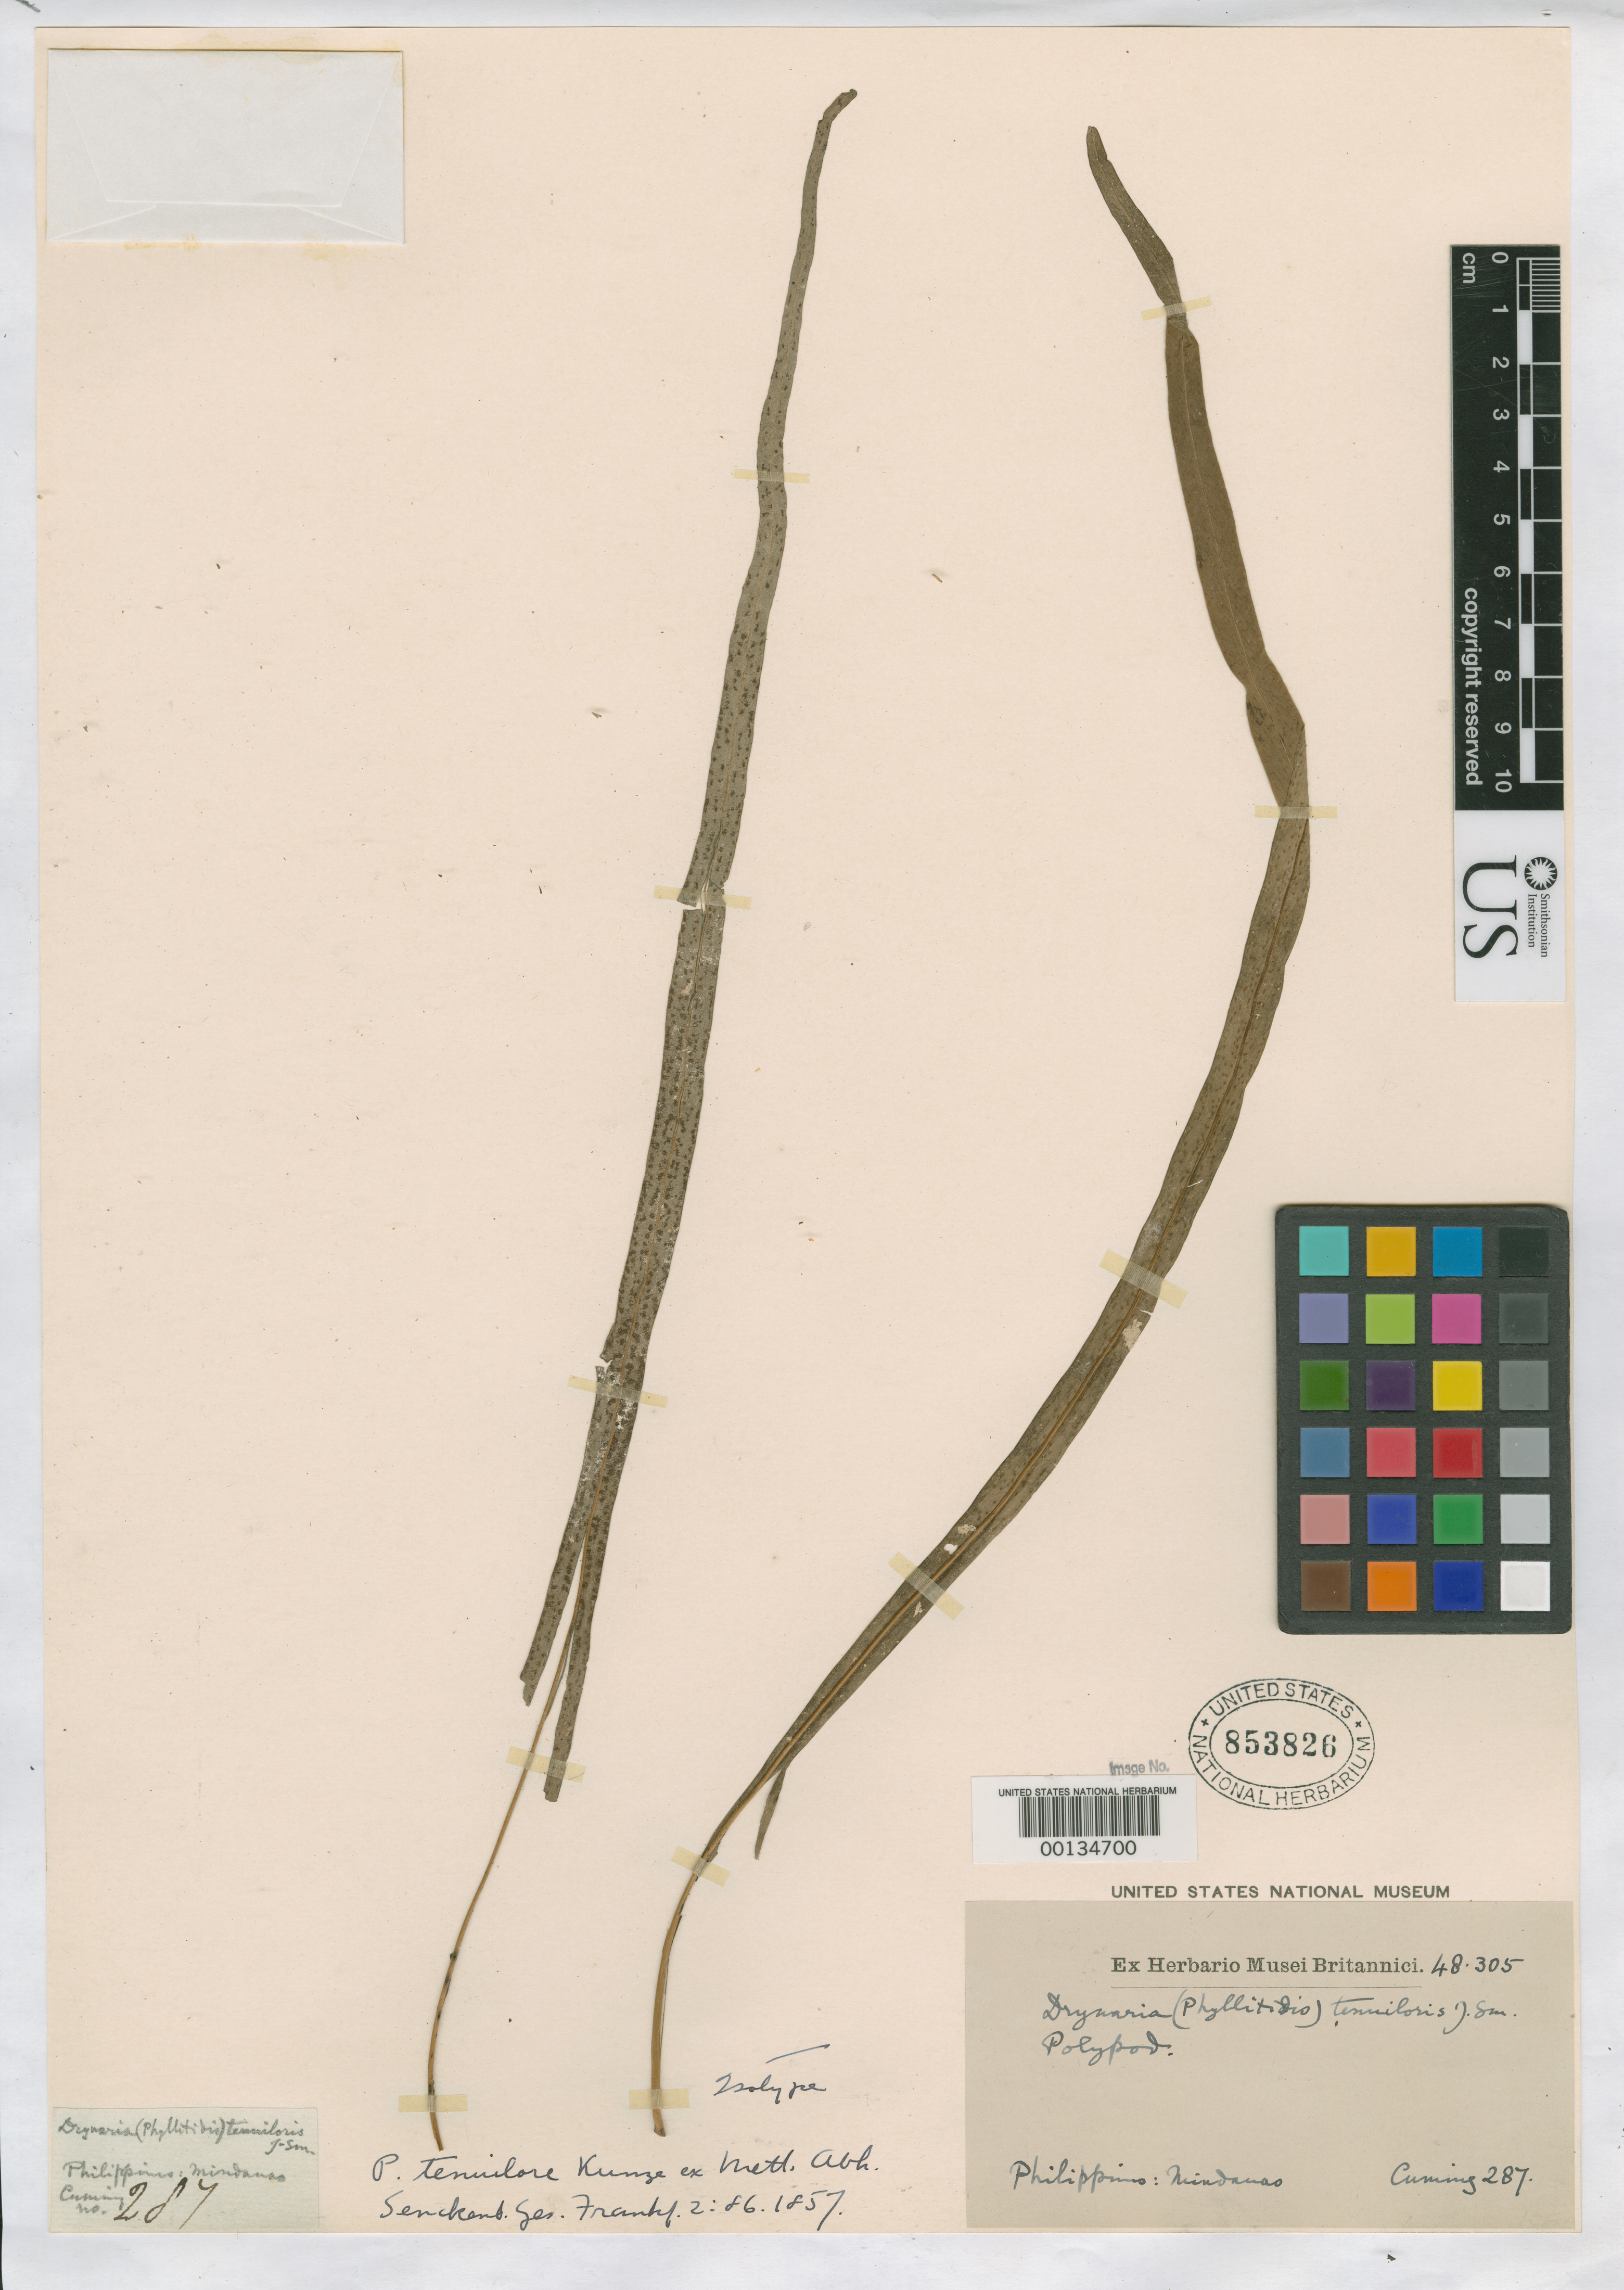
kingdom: Plantae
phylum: Tracheophyta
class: Polypodiopsida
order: Polypodiales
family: Polypodiaceae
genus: Polypodium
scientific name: Polypodium tenuilore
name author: Kunze ex Mett.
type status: Type Collection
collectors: H. Cuming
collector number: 287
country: Philippines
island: Mindanao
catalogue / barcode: US 853826